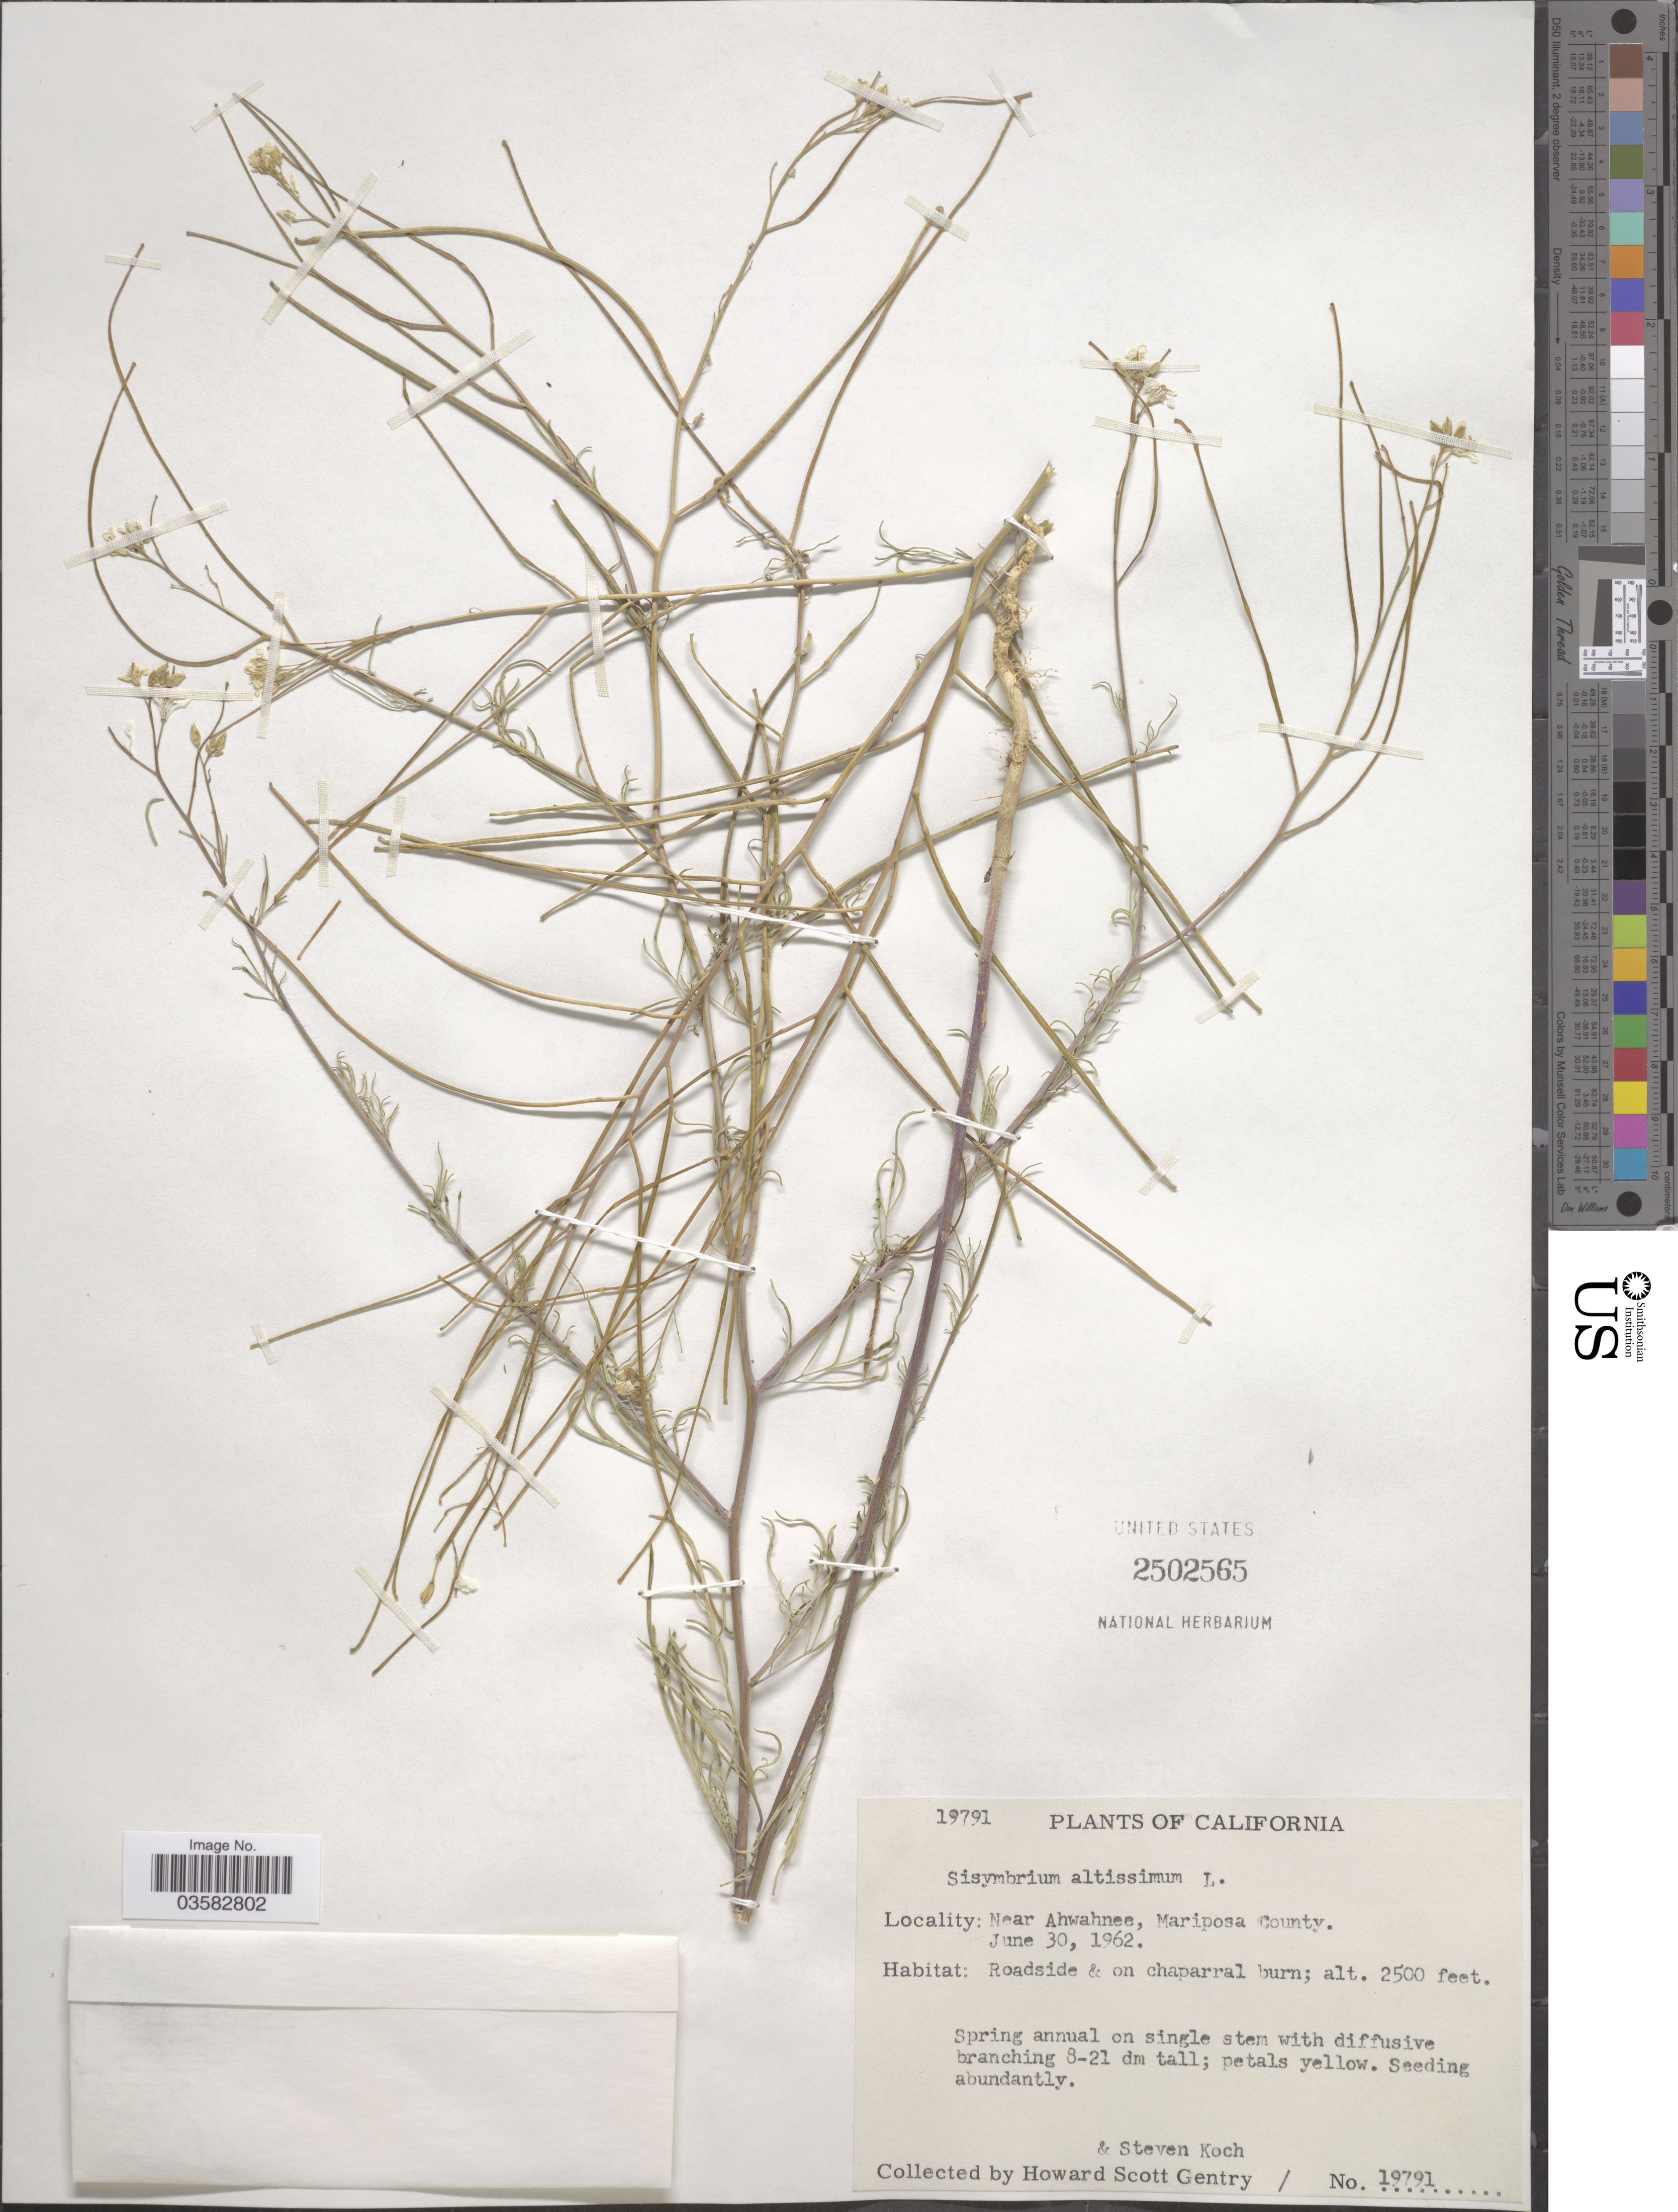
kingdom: Plantae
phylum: Tracheophyta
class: Magnoliopsida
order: Brassicales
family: Brassicaceae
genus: Sisymbrium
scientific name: Sisymbrium altissimum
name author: L.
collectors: H. S. Gentry & S. Koch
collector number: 19791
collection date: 1962-06-30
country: United States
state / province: California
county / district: Mariposa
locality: Near Ahwahnee, Mariposa County.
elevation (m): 762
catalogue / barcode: US 2502565